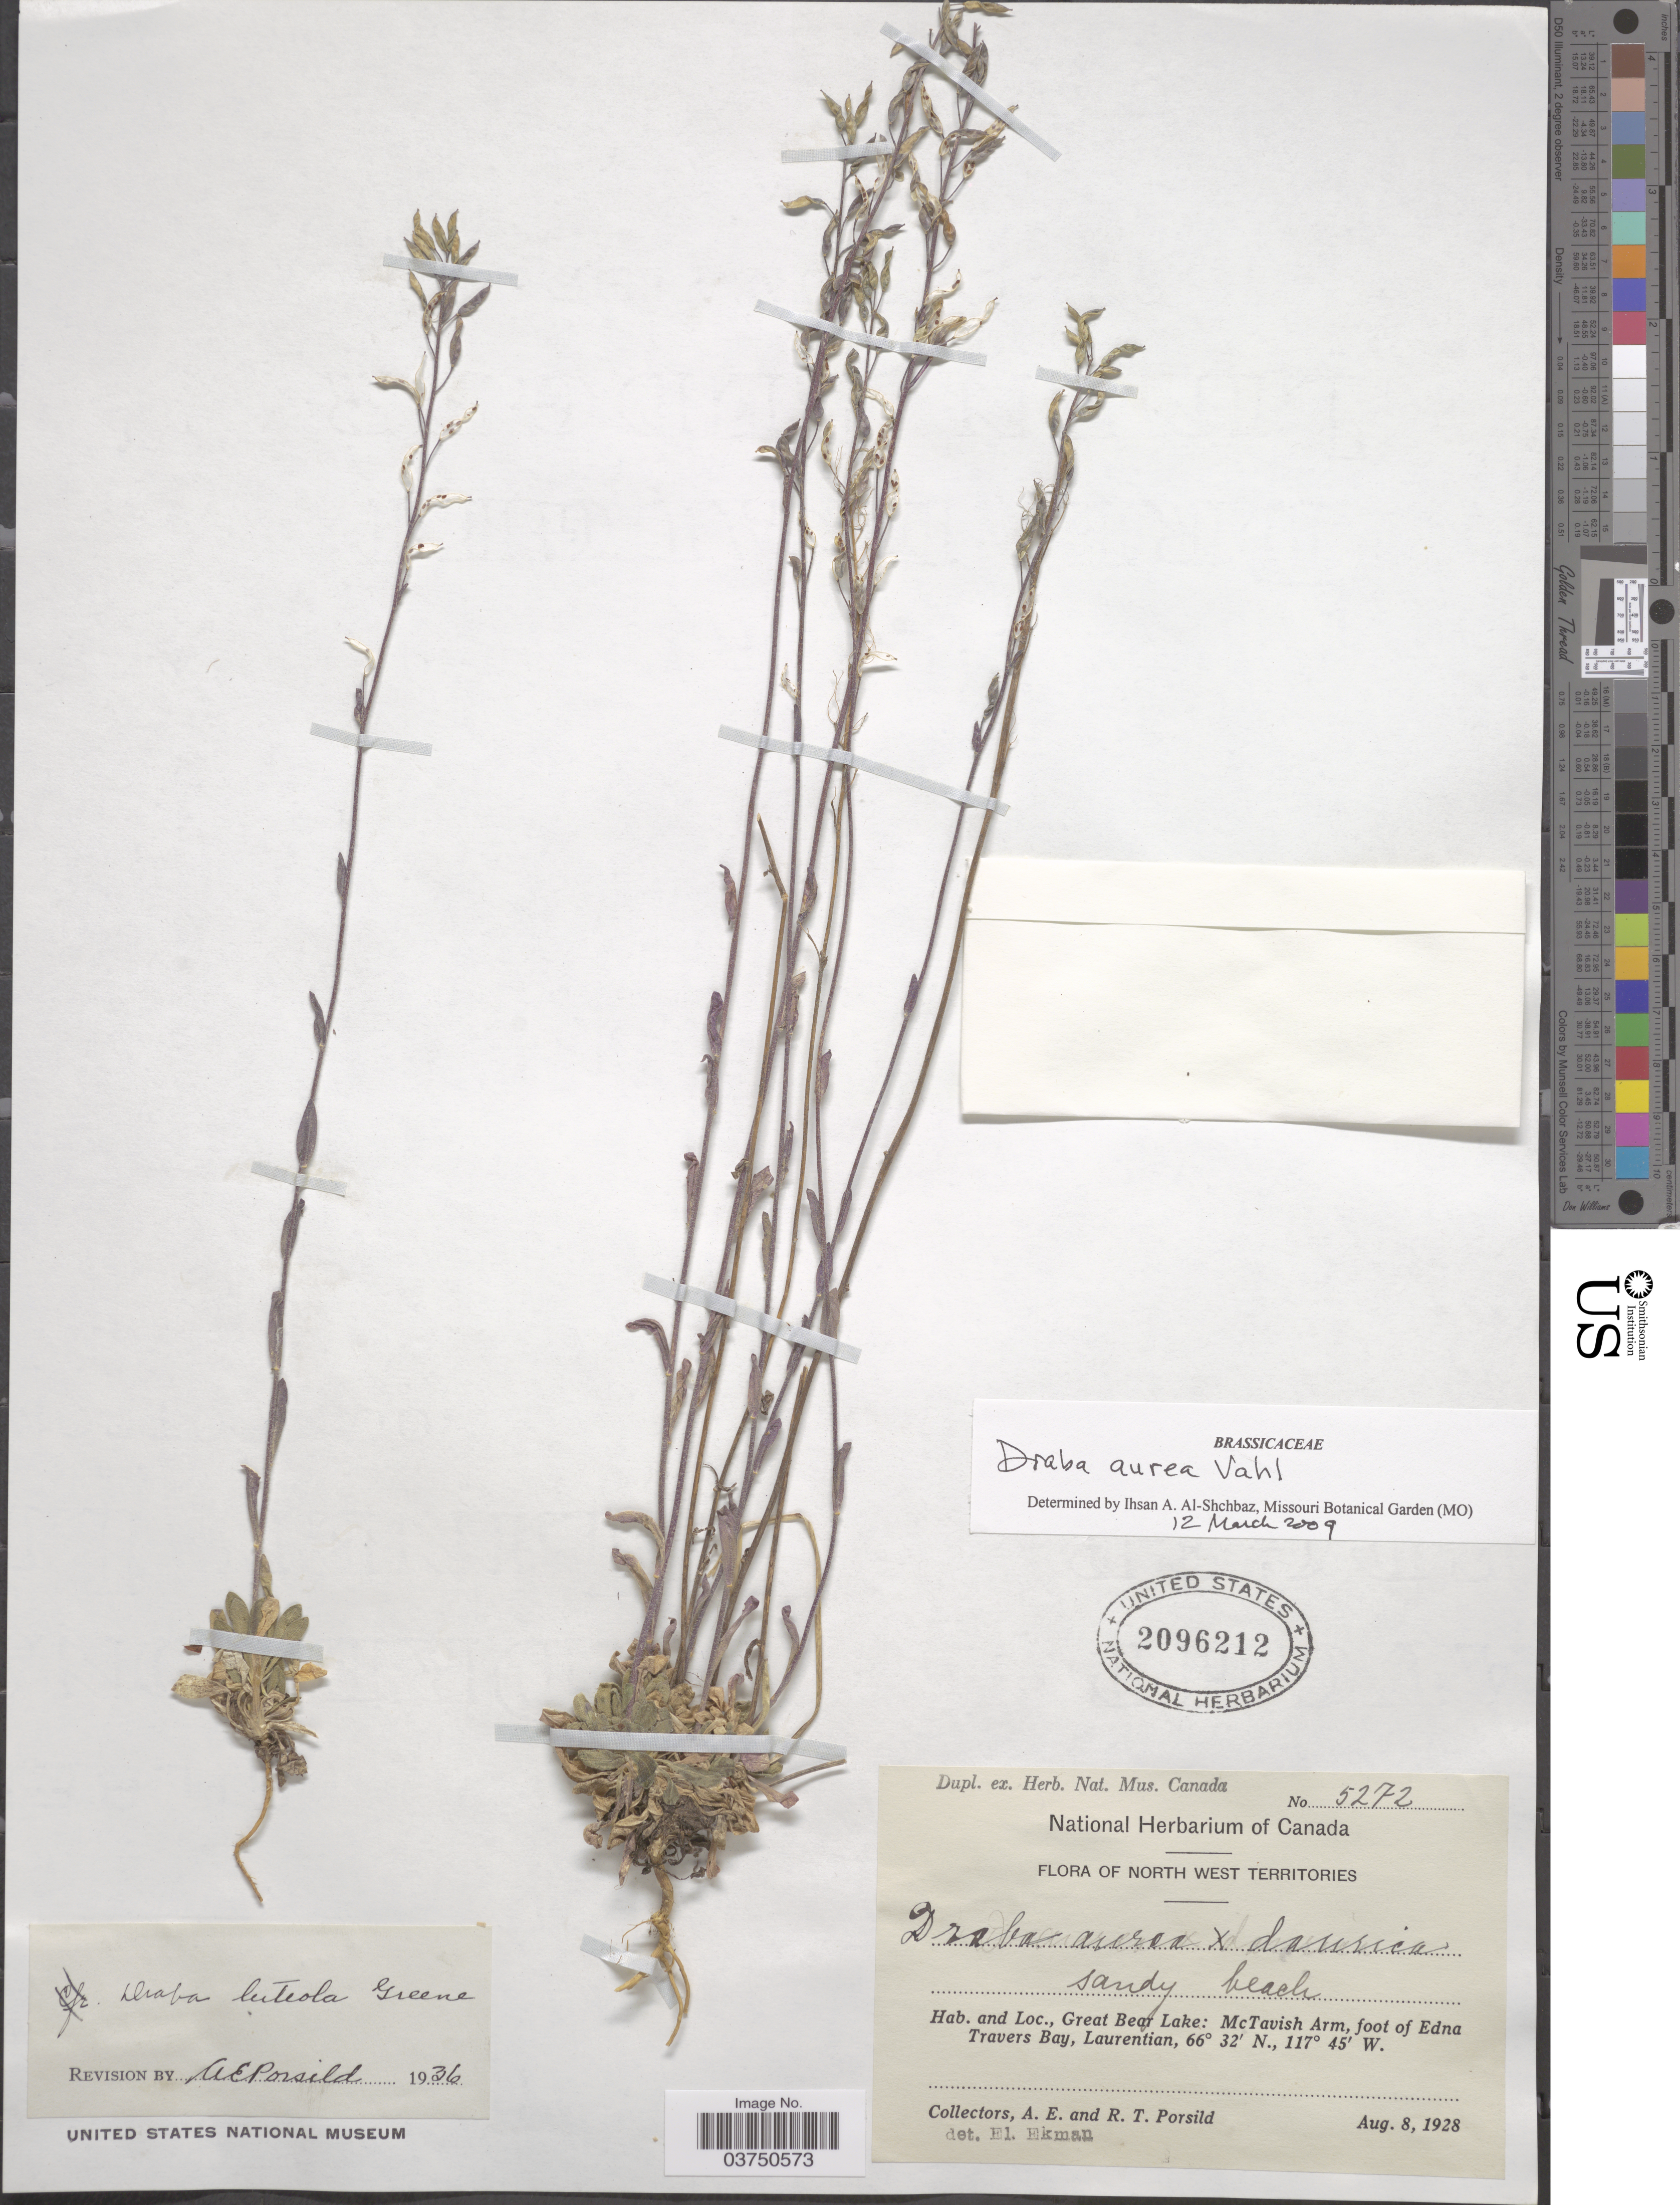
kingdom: Plantae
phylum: Tracheophyta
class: Magnoliopsida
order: Brassicales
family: Brassicaceae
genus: Draba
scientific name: Draba aurea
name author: Vahl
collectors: A. E. Porsild & R. T. Porsild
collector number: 5272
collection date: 1928-08-08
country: Canada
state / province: Northwest Territories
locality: Sandy beach. Great Bear Lake: McTavish Arm, foot of Edna Travers Bay, Laurentian.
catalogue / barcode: US 2096212